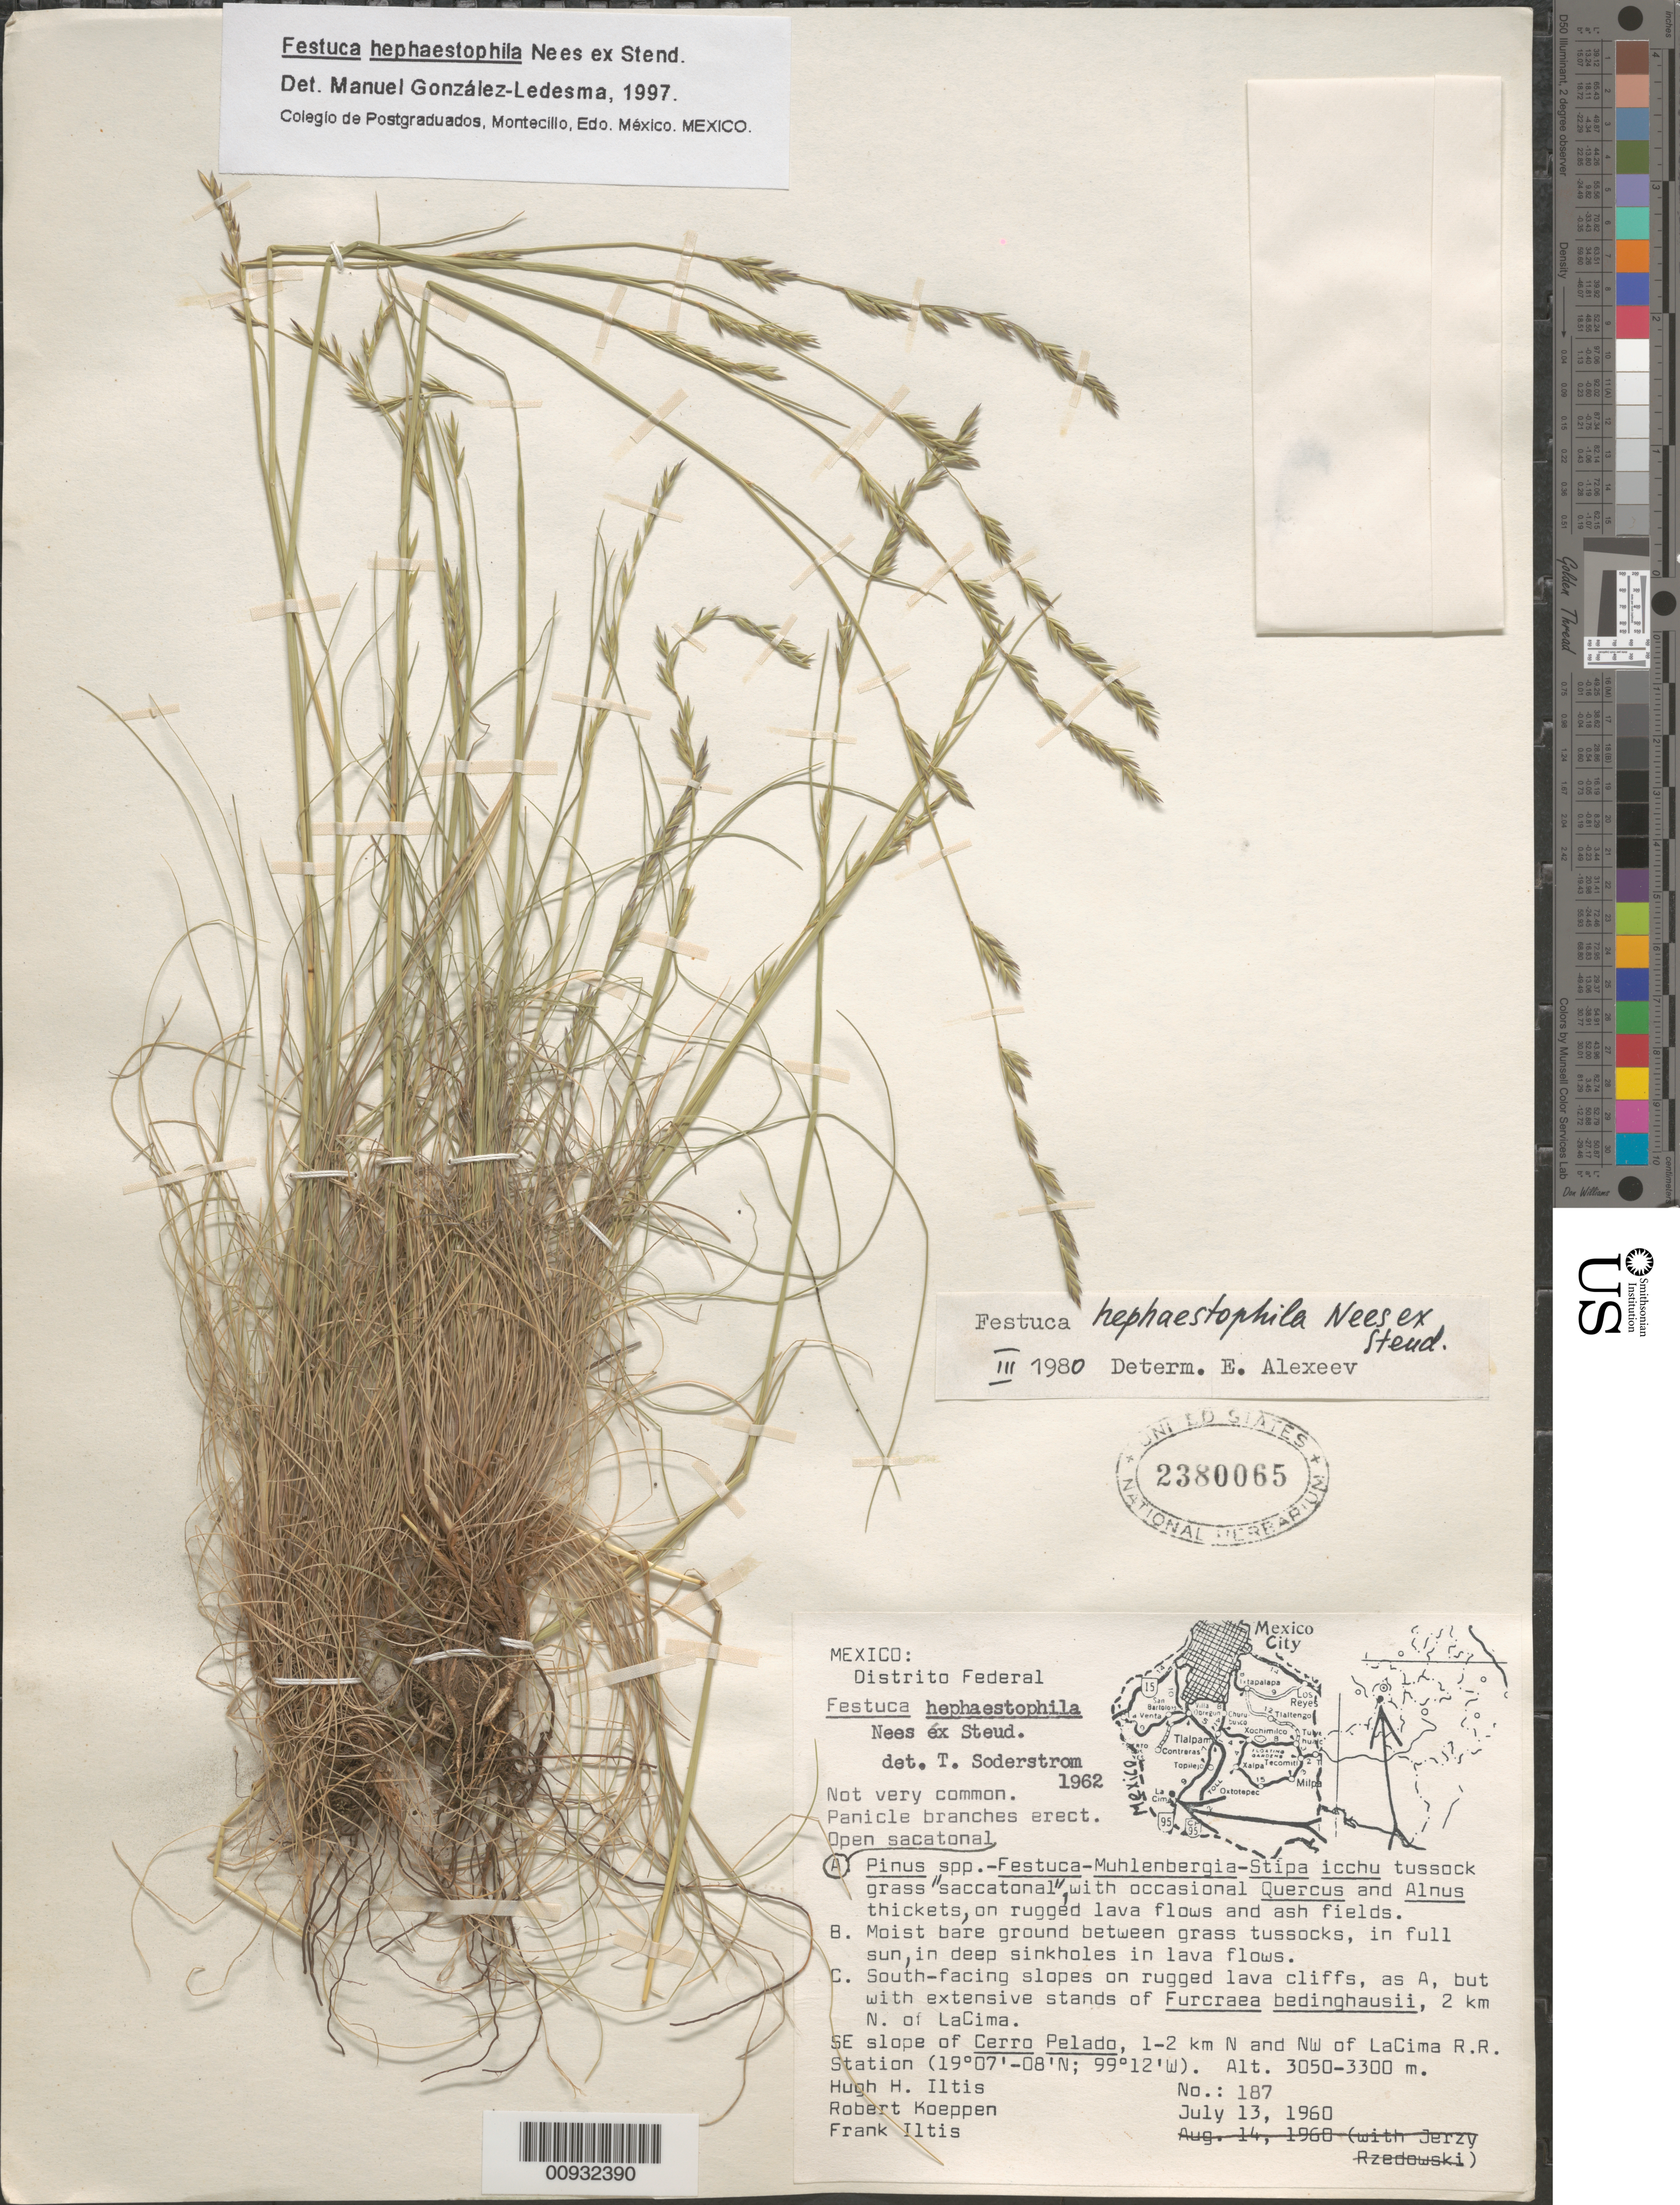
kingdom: Plantae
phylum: Tracheophyta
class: Liliopsida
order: Poales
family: Poaceae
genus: Festuca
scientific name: Festuca hephaestophila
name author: Nees ex Steud.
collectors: H. H. Iltis, R. C. Koeppen & F. S. Iltis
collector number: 187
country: Mexico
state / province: Distrito Federal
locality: Slope of Cerro Pelado, NNW of La Cima R.R. Station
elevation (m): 3050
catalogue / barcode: US 2380065